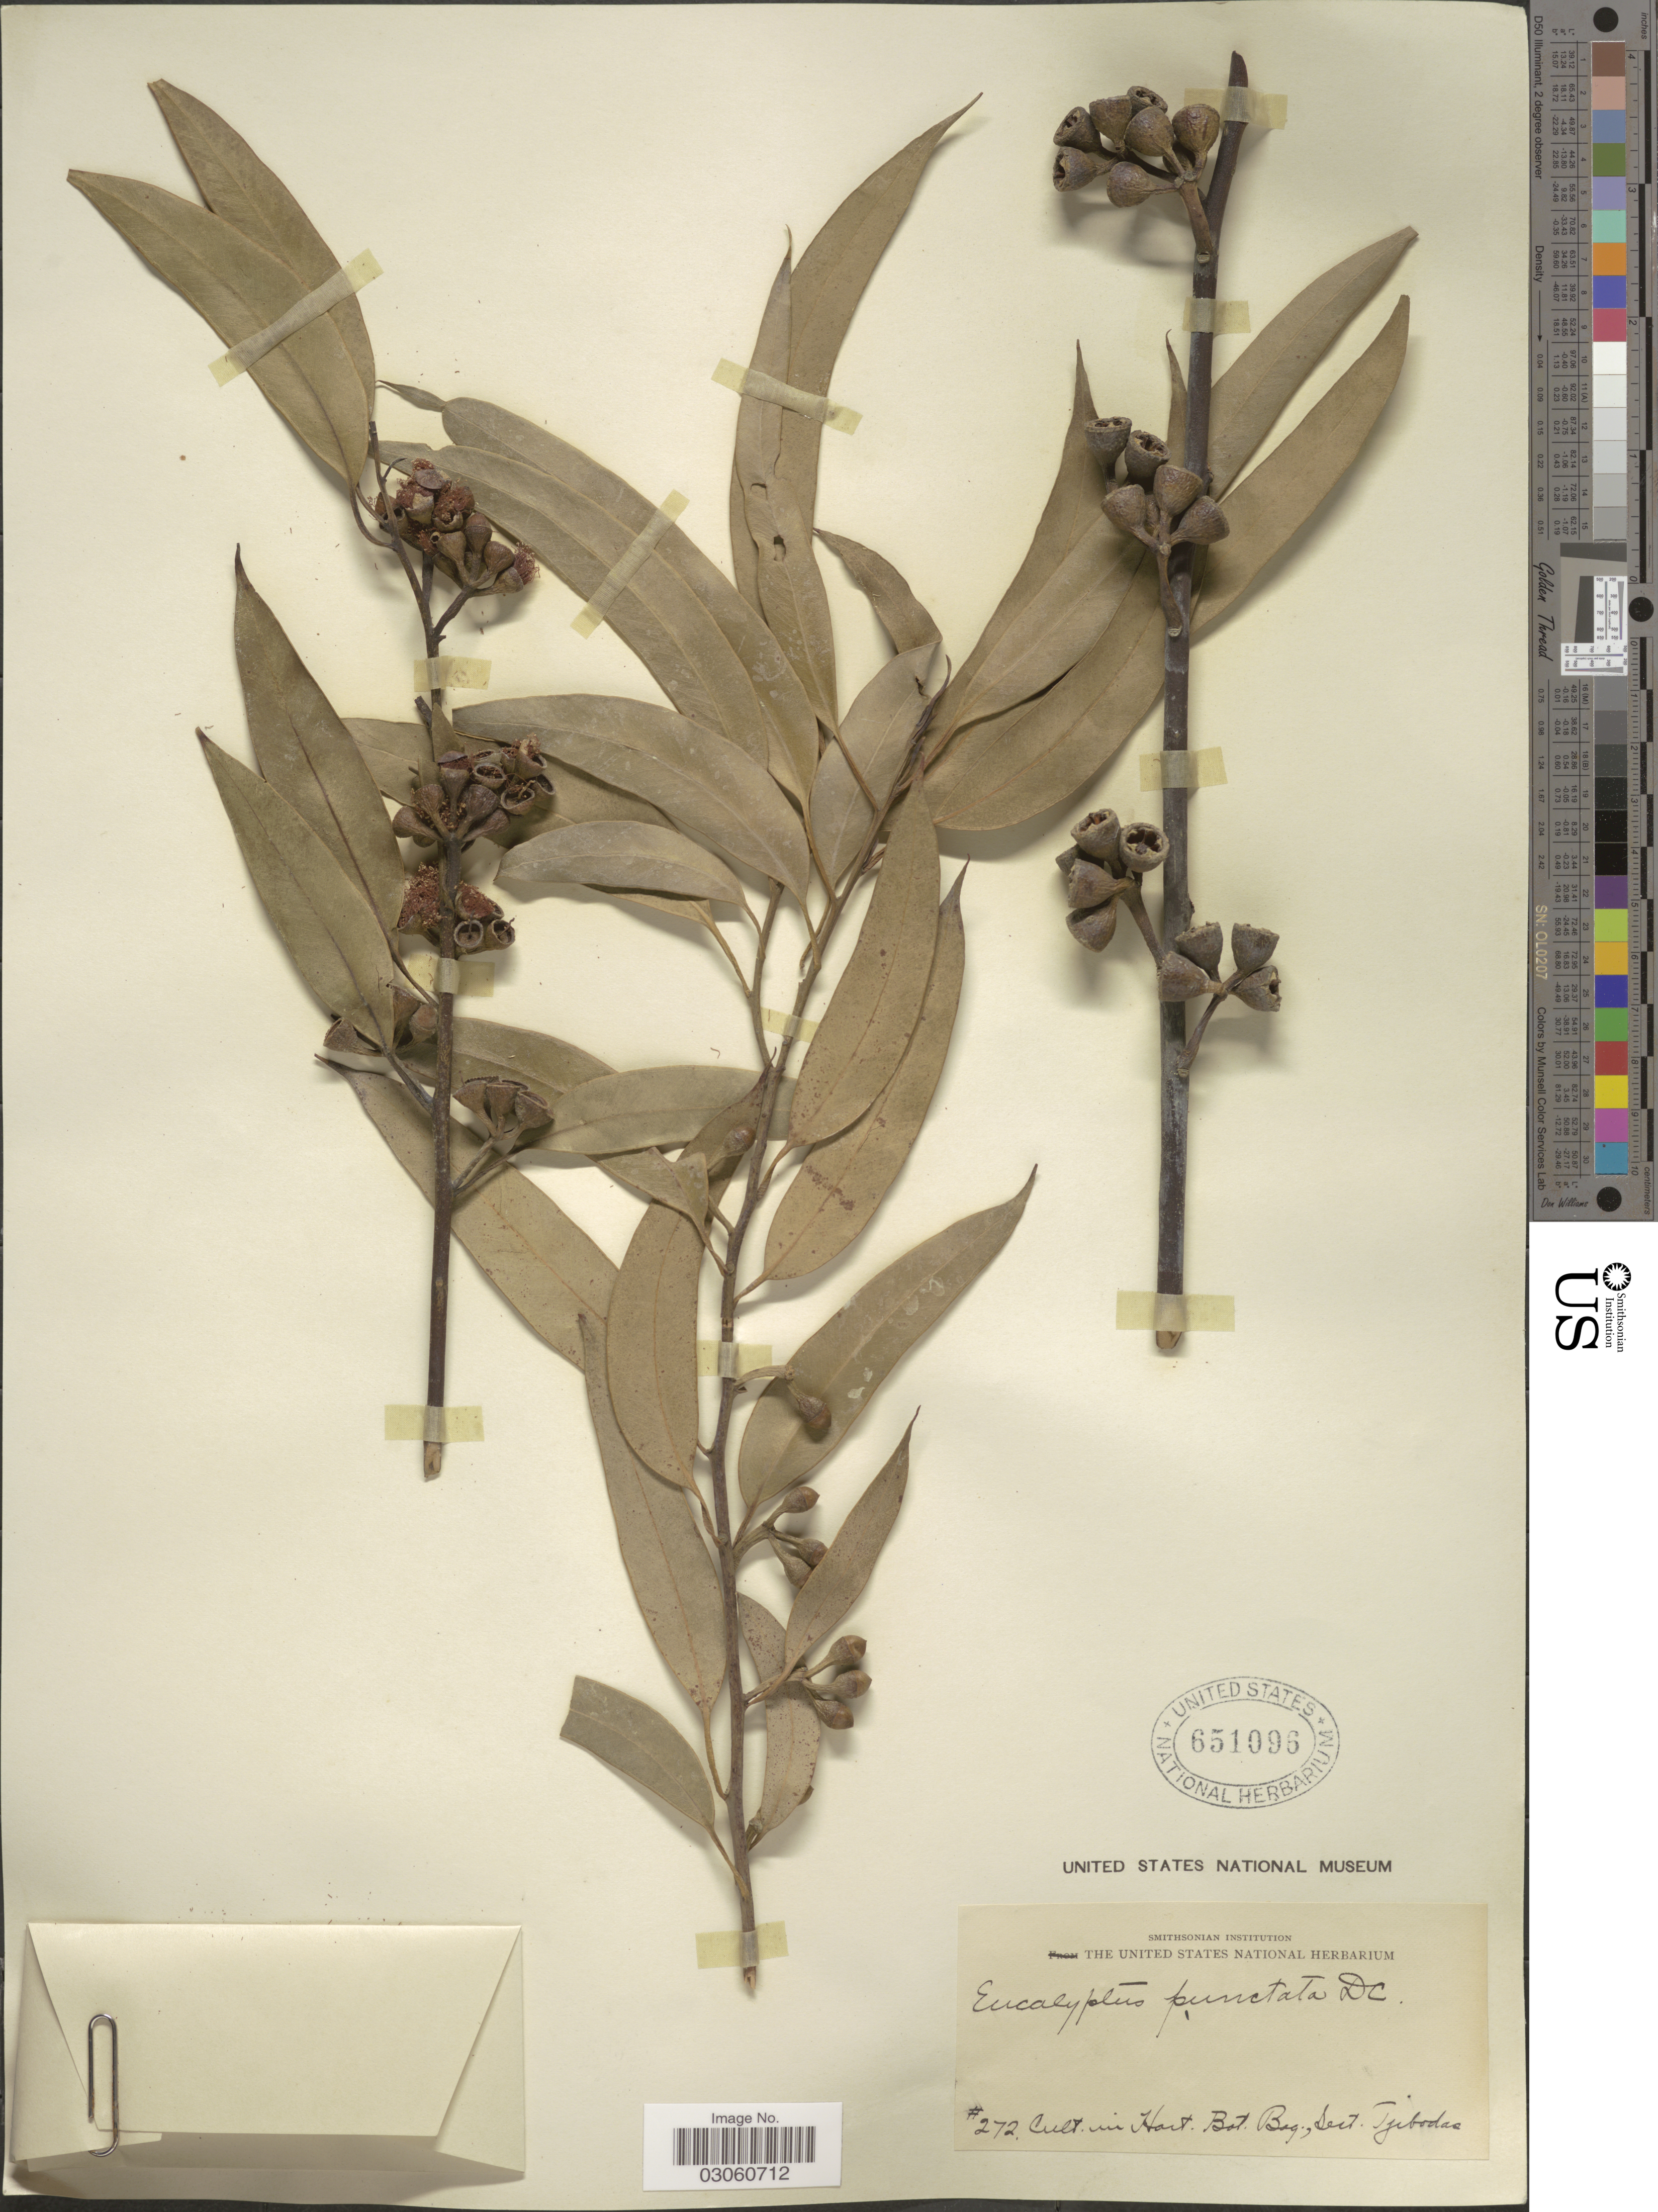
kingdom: Plantae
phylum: Tracheophyta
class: Magnoliopsida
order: Myrtales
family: Myrtaceae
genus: Eucalyptus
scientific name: Eucalyptus punctata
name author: (DC.) A. Cunn. ex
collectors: ex herb. United States National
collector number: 272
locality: Hort. Bot. Bog., Sect. Tjibodas.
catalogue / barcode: US 651096